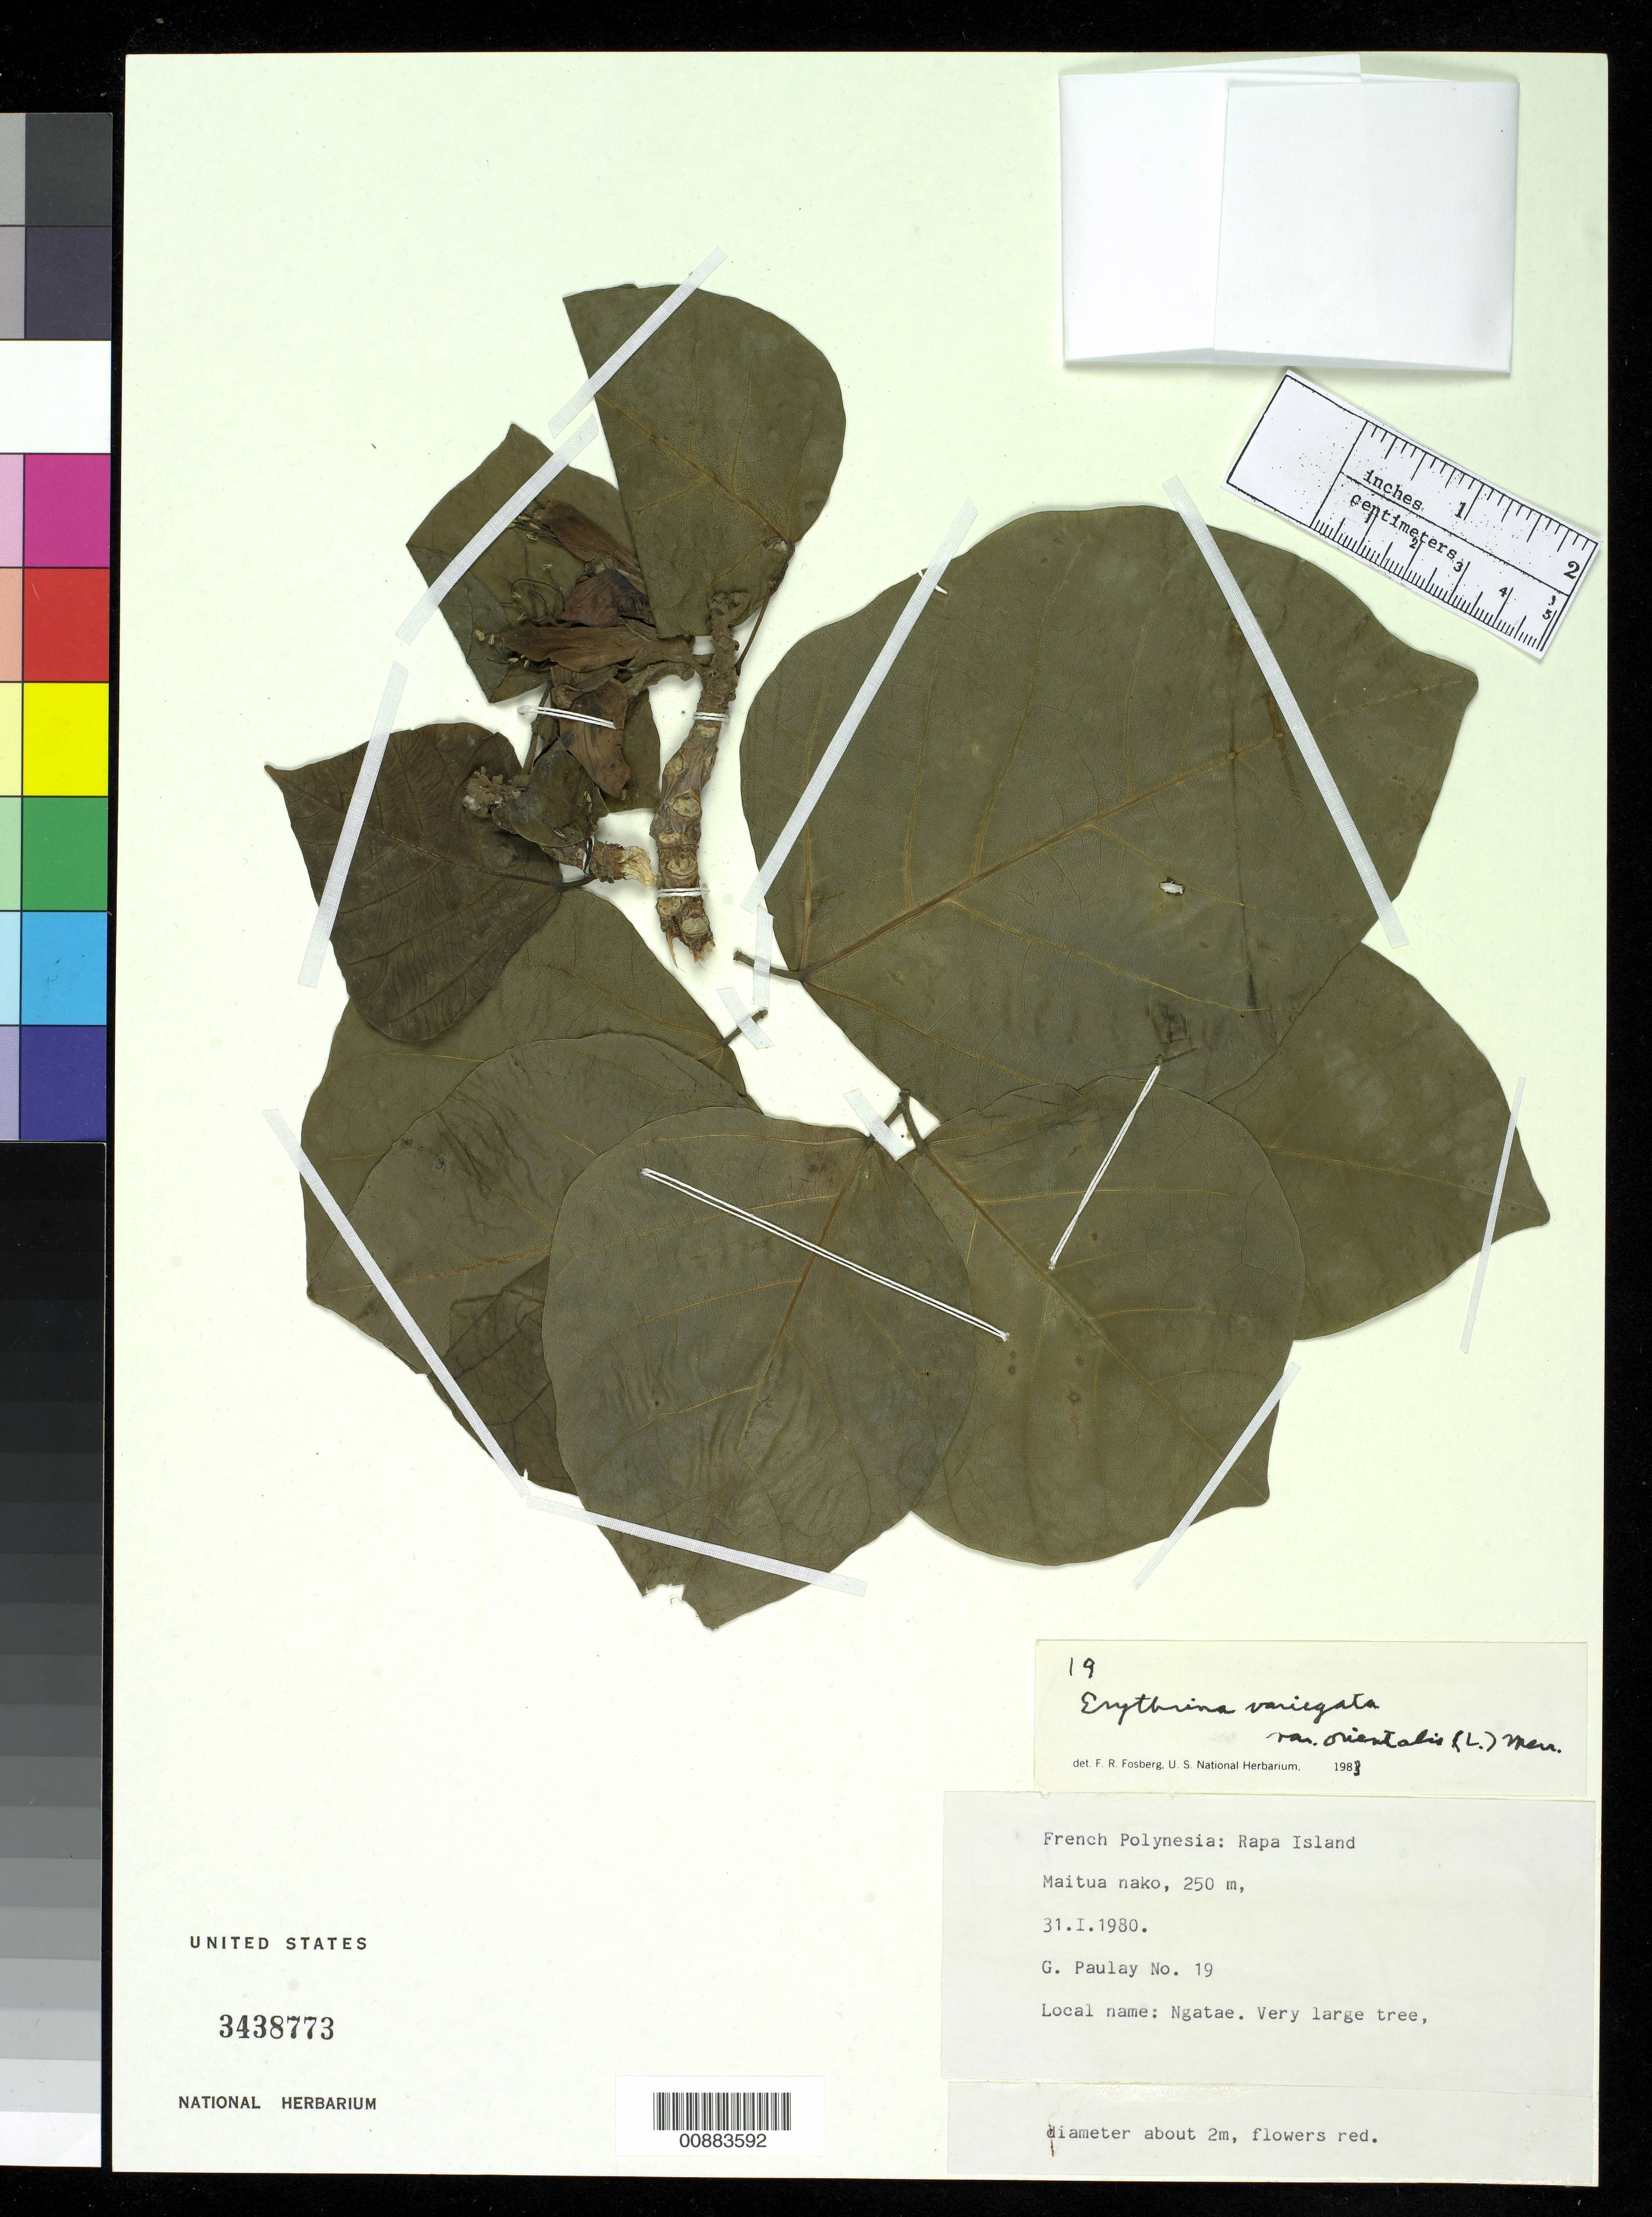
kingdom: Plantae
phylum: Tracheophyta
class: Magnoliopsida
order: Fabales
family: Fabaceae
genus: Erythrina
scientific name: Erythrina variegata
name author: L.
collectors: G. Paulay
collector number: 19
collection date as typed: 31 Jan 1980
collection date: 1980-01-31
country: French Polynesia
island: Rapa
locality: Maitua nako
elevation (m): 250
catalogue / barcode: US 3438773